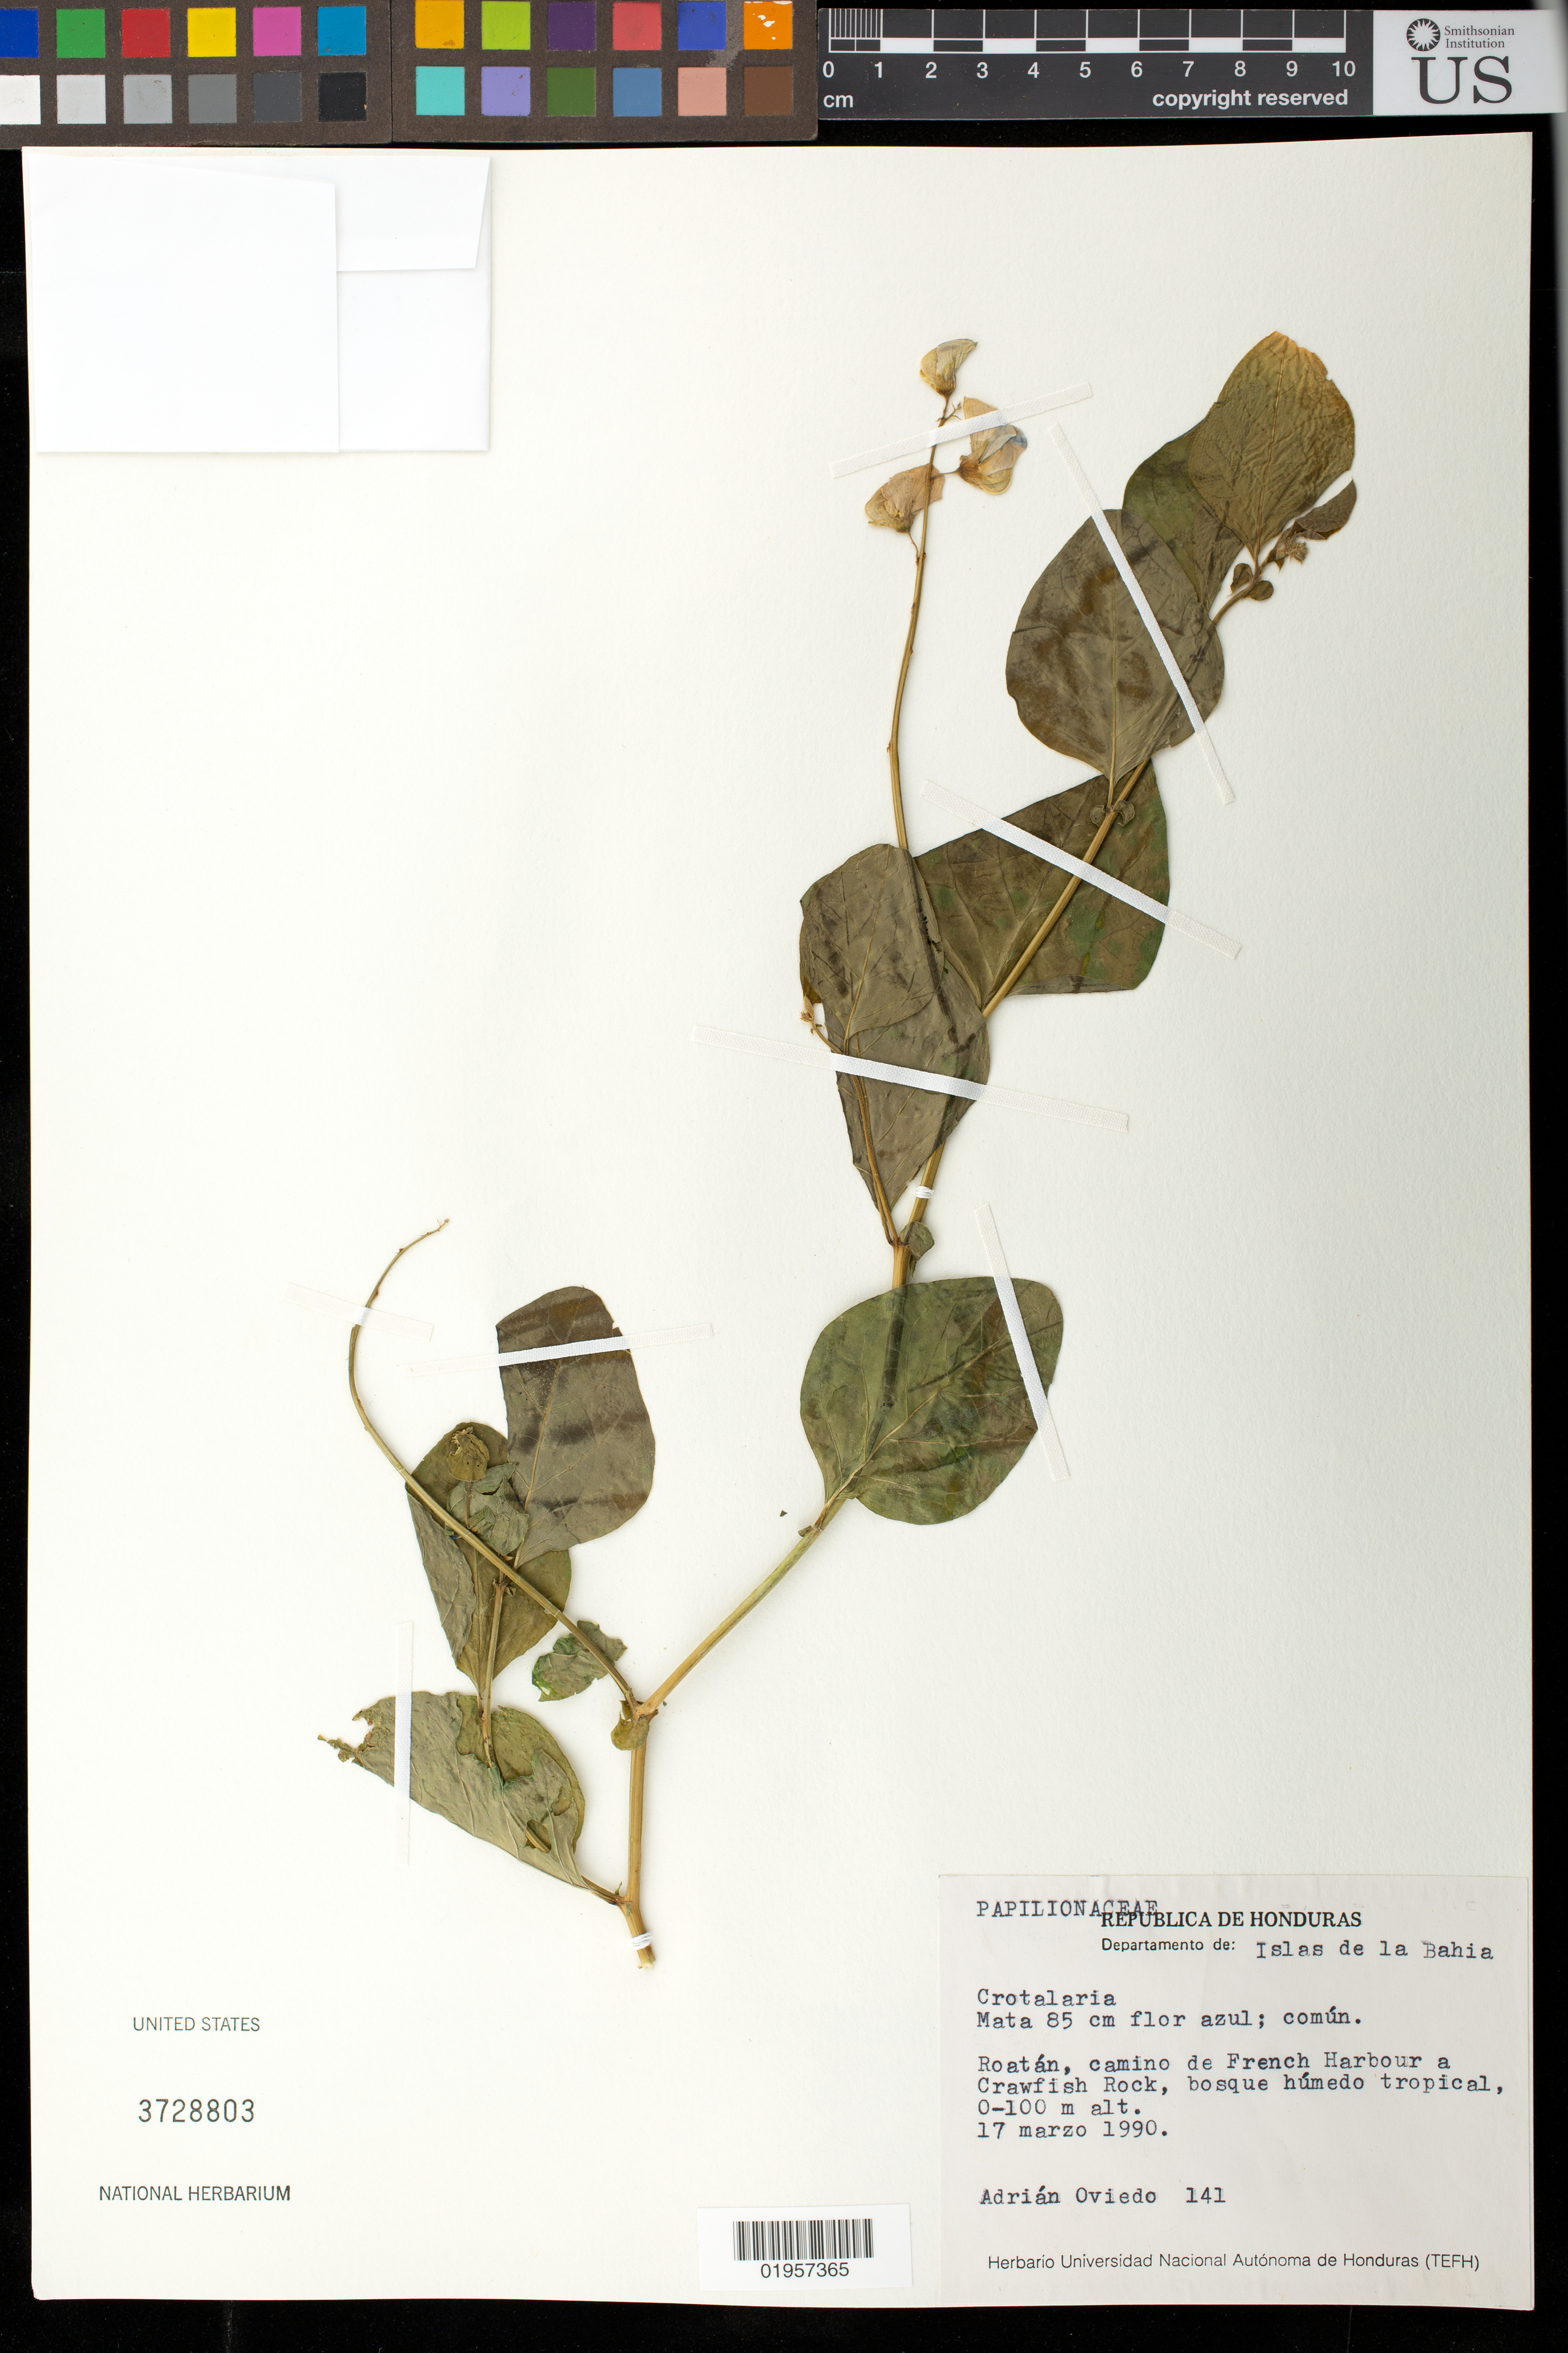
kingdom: Plantae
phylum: Tracheophyta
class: Magnoliopsida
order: Fabales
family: Fabaceae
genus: Crotalaria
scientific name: Crotalaria sp.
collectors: A. Oviedo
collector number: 141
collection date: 1990-03-17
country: Honduras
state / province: Islas de la Bahía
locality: Roatan, camino de French Harbour a Crawfish Rock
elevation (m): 0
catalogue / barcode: US 3728803